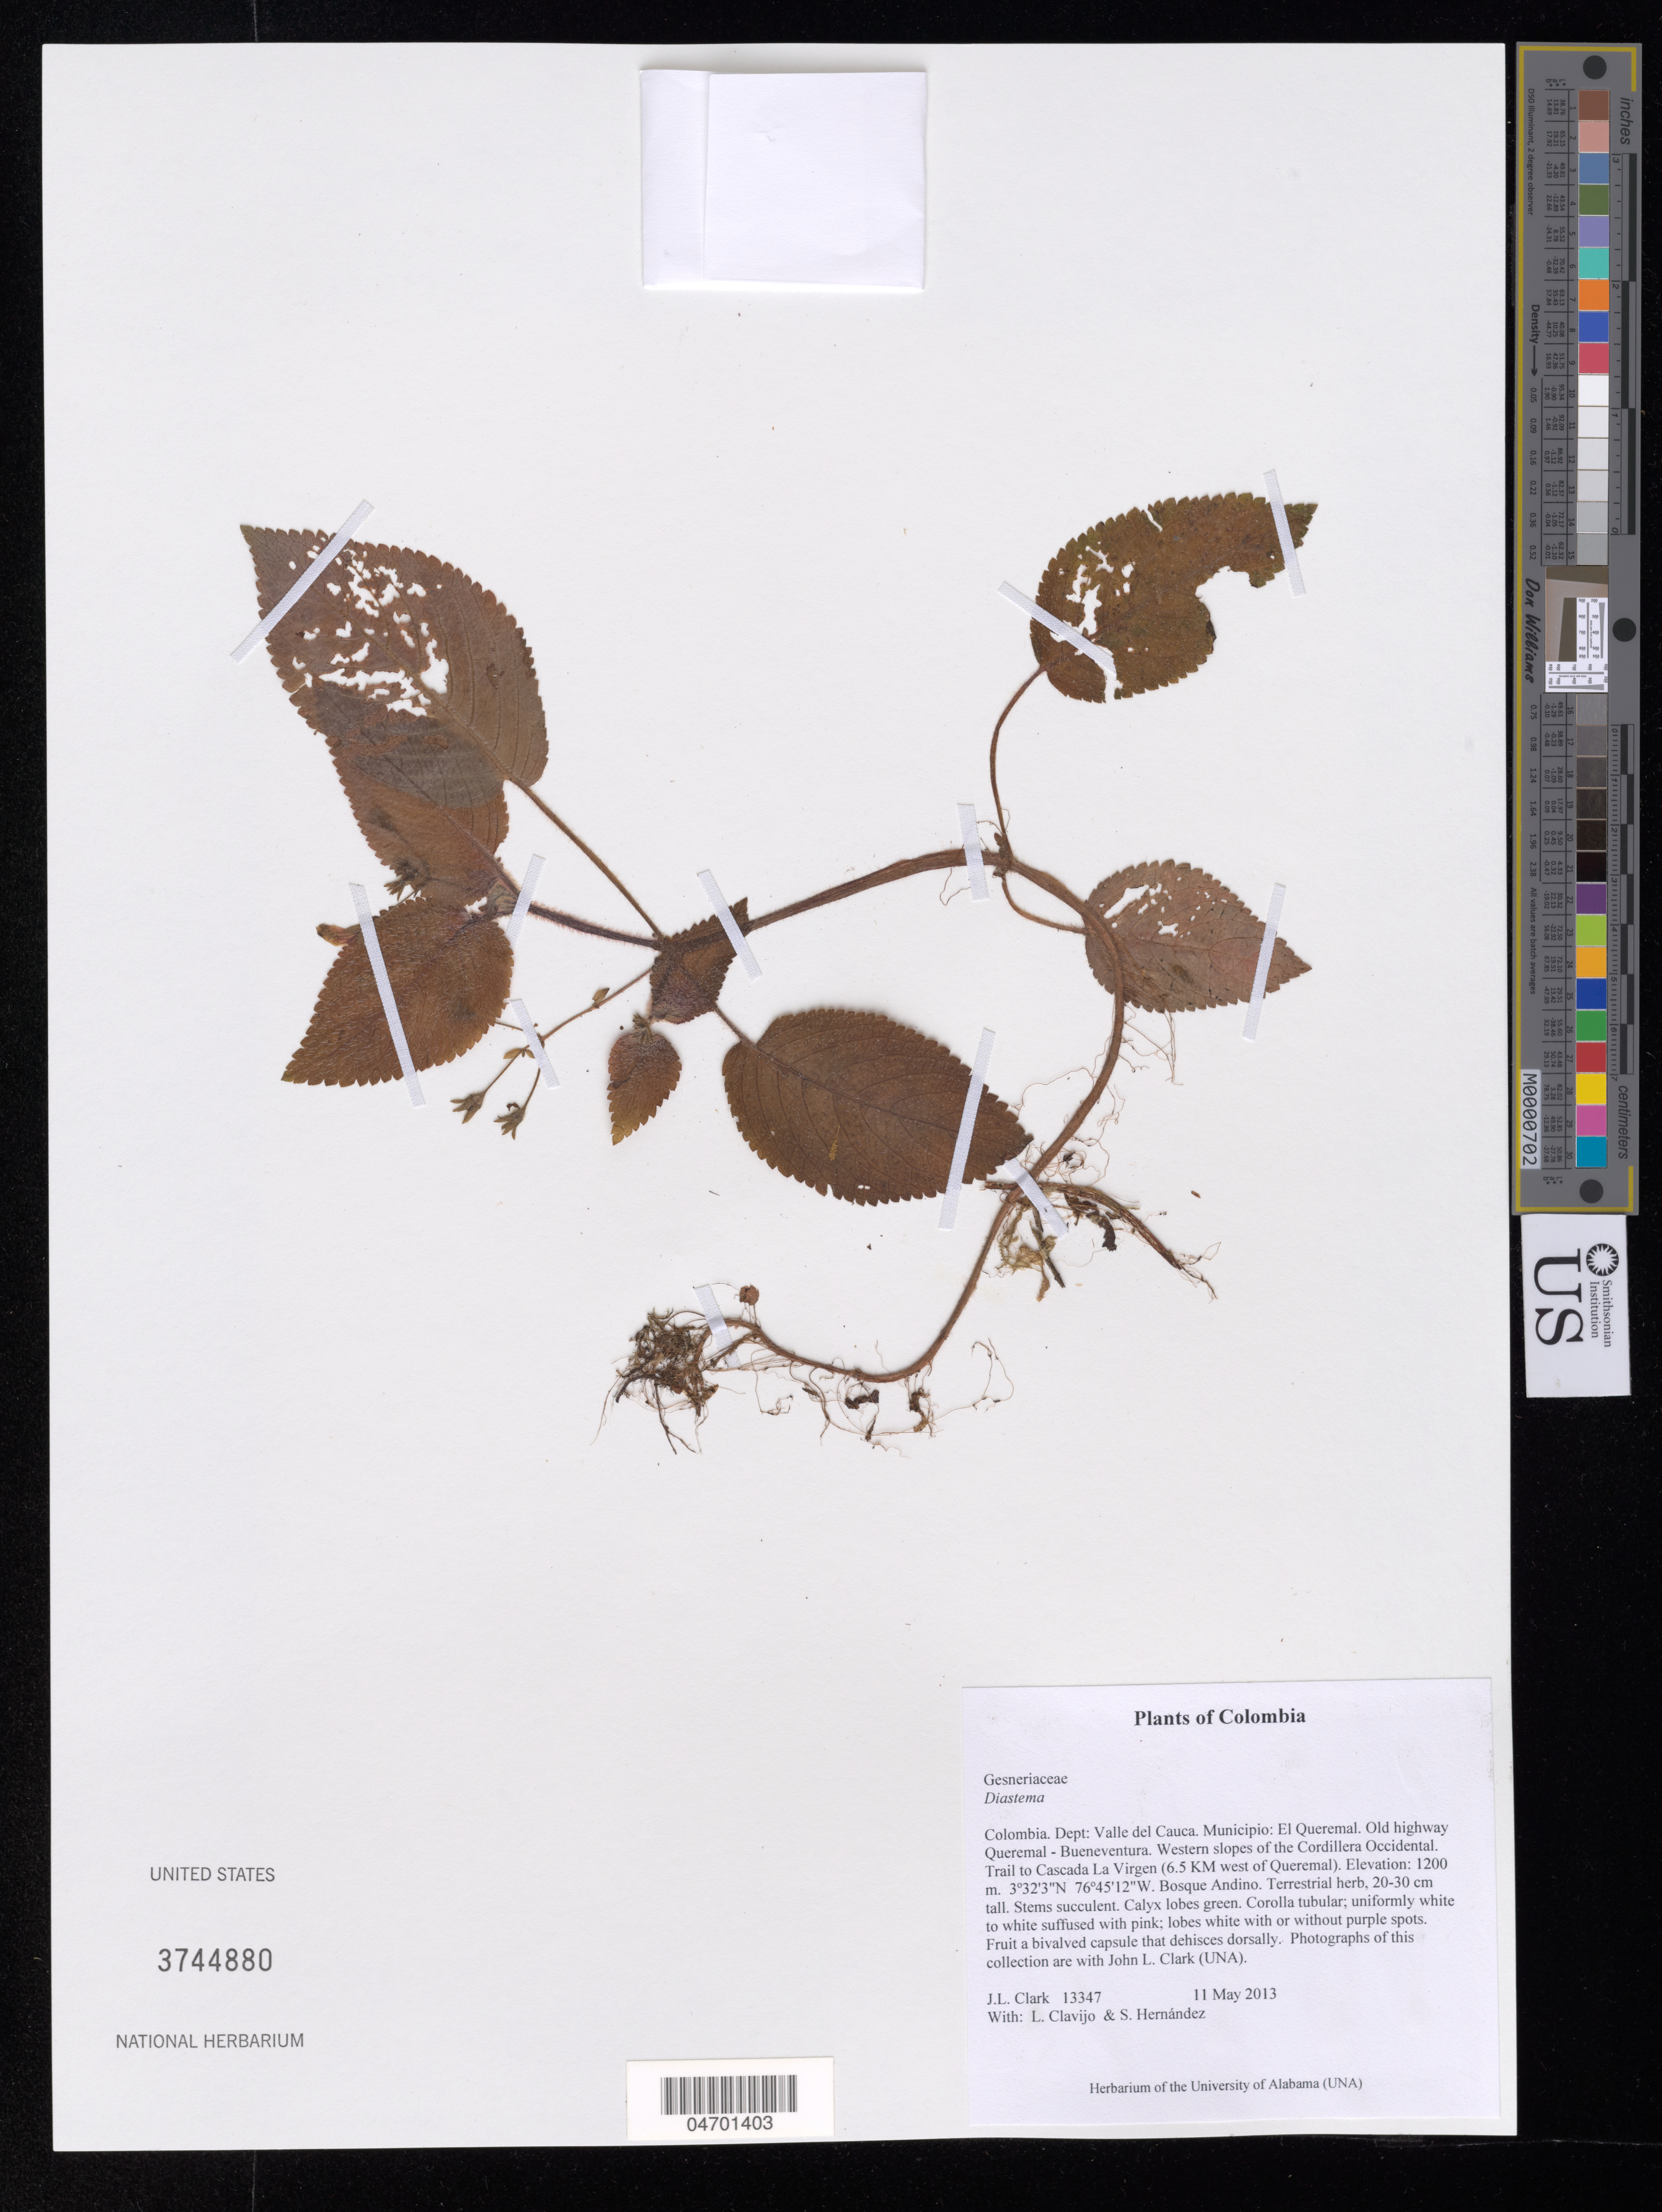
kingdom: Plantae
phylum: Tracheophyta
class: Magnoliopsida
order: Lamiales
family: Gesneriaceae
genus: Diastema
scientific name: Diastema sp.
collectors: J. L. Clark, L. Clavijo & S. Hernández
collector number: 13347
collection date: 2013-05-11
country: Colombia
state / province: Valle del Cauca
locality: Dept: Valle del Cauca. Municipio: El Queremal. Old highway Queremal - Bueneventura. Western slopes of the Cordillera Occidental. Trail to Cascada La Virgen (6.5 KM west of Queremal).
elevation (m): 1200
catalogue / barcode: US 3744880